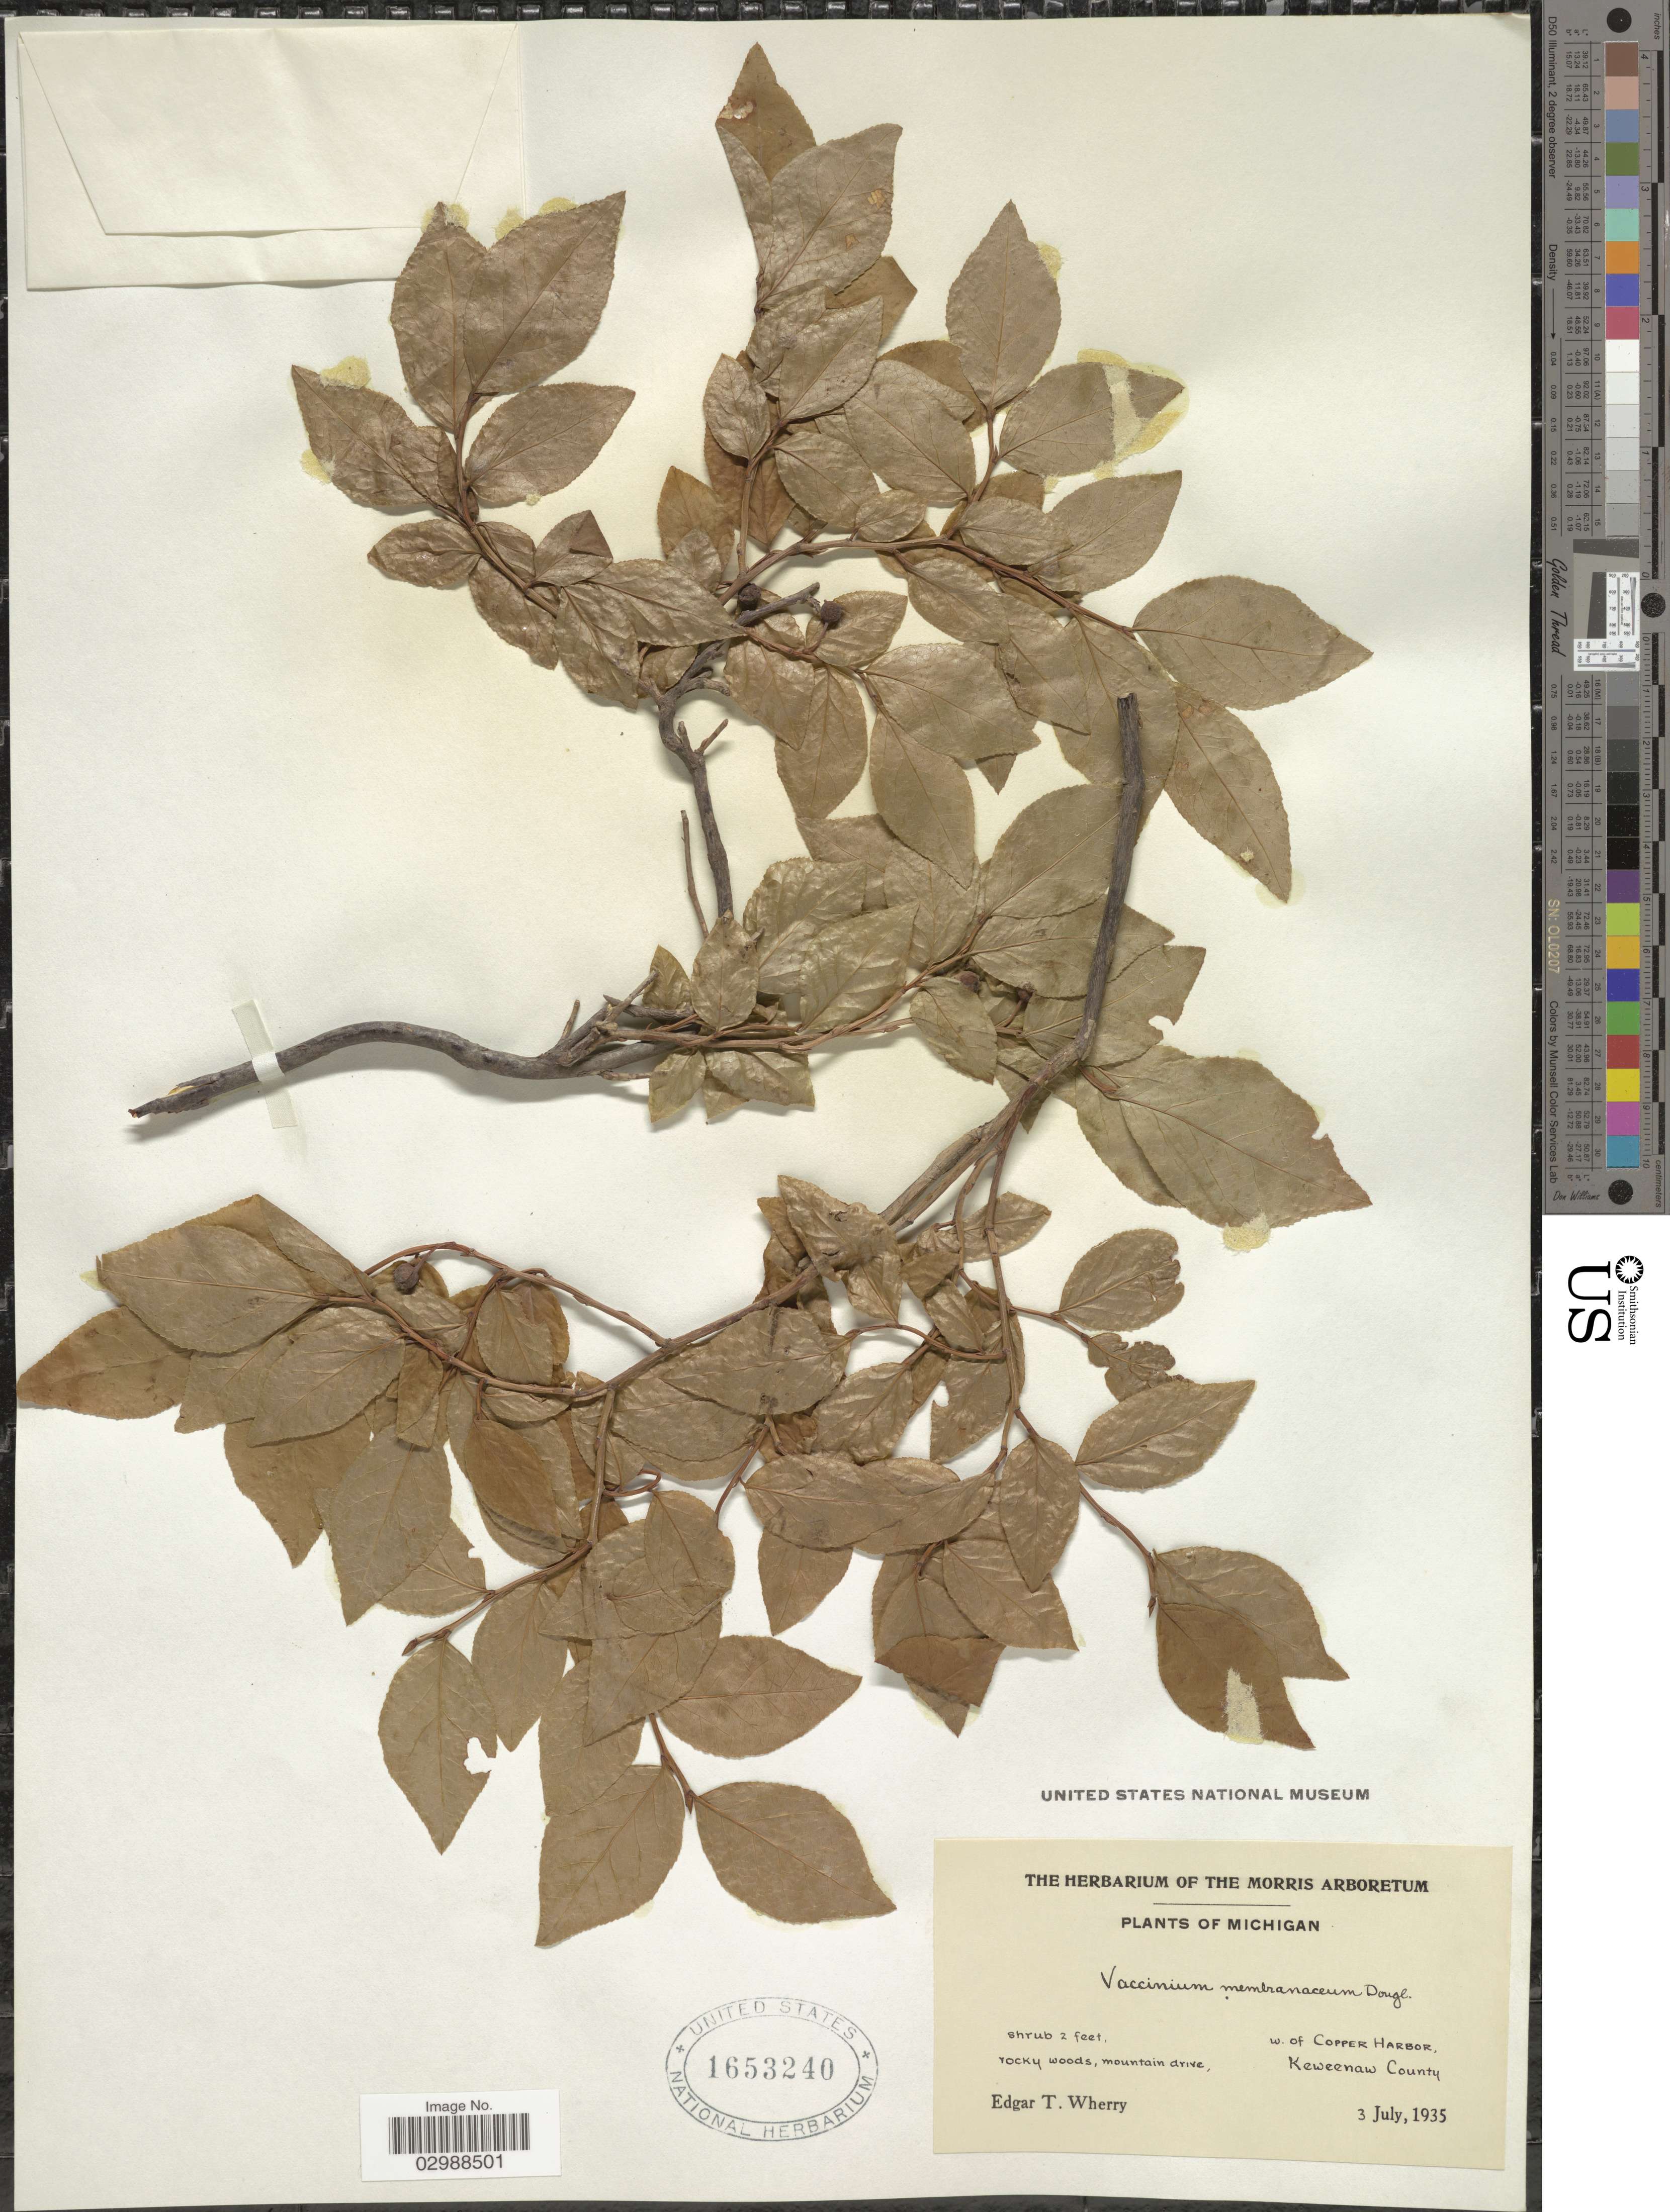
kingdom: Plantae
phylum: Tracheophyta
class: Magnoliopsida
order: Ericales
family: Ericaceae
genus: Vaccinium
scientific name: Vaccinium membranaceum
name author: Douglas ex Torr.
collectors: E. T. Wherry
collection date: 1935-07-03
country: United States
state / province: Michigan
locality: W. of Copper Harbor, Keweenaw County.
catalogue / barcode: US 1653240